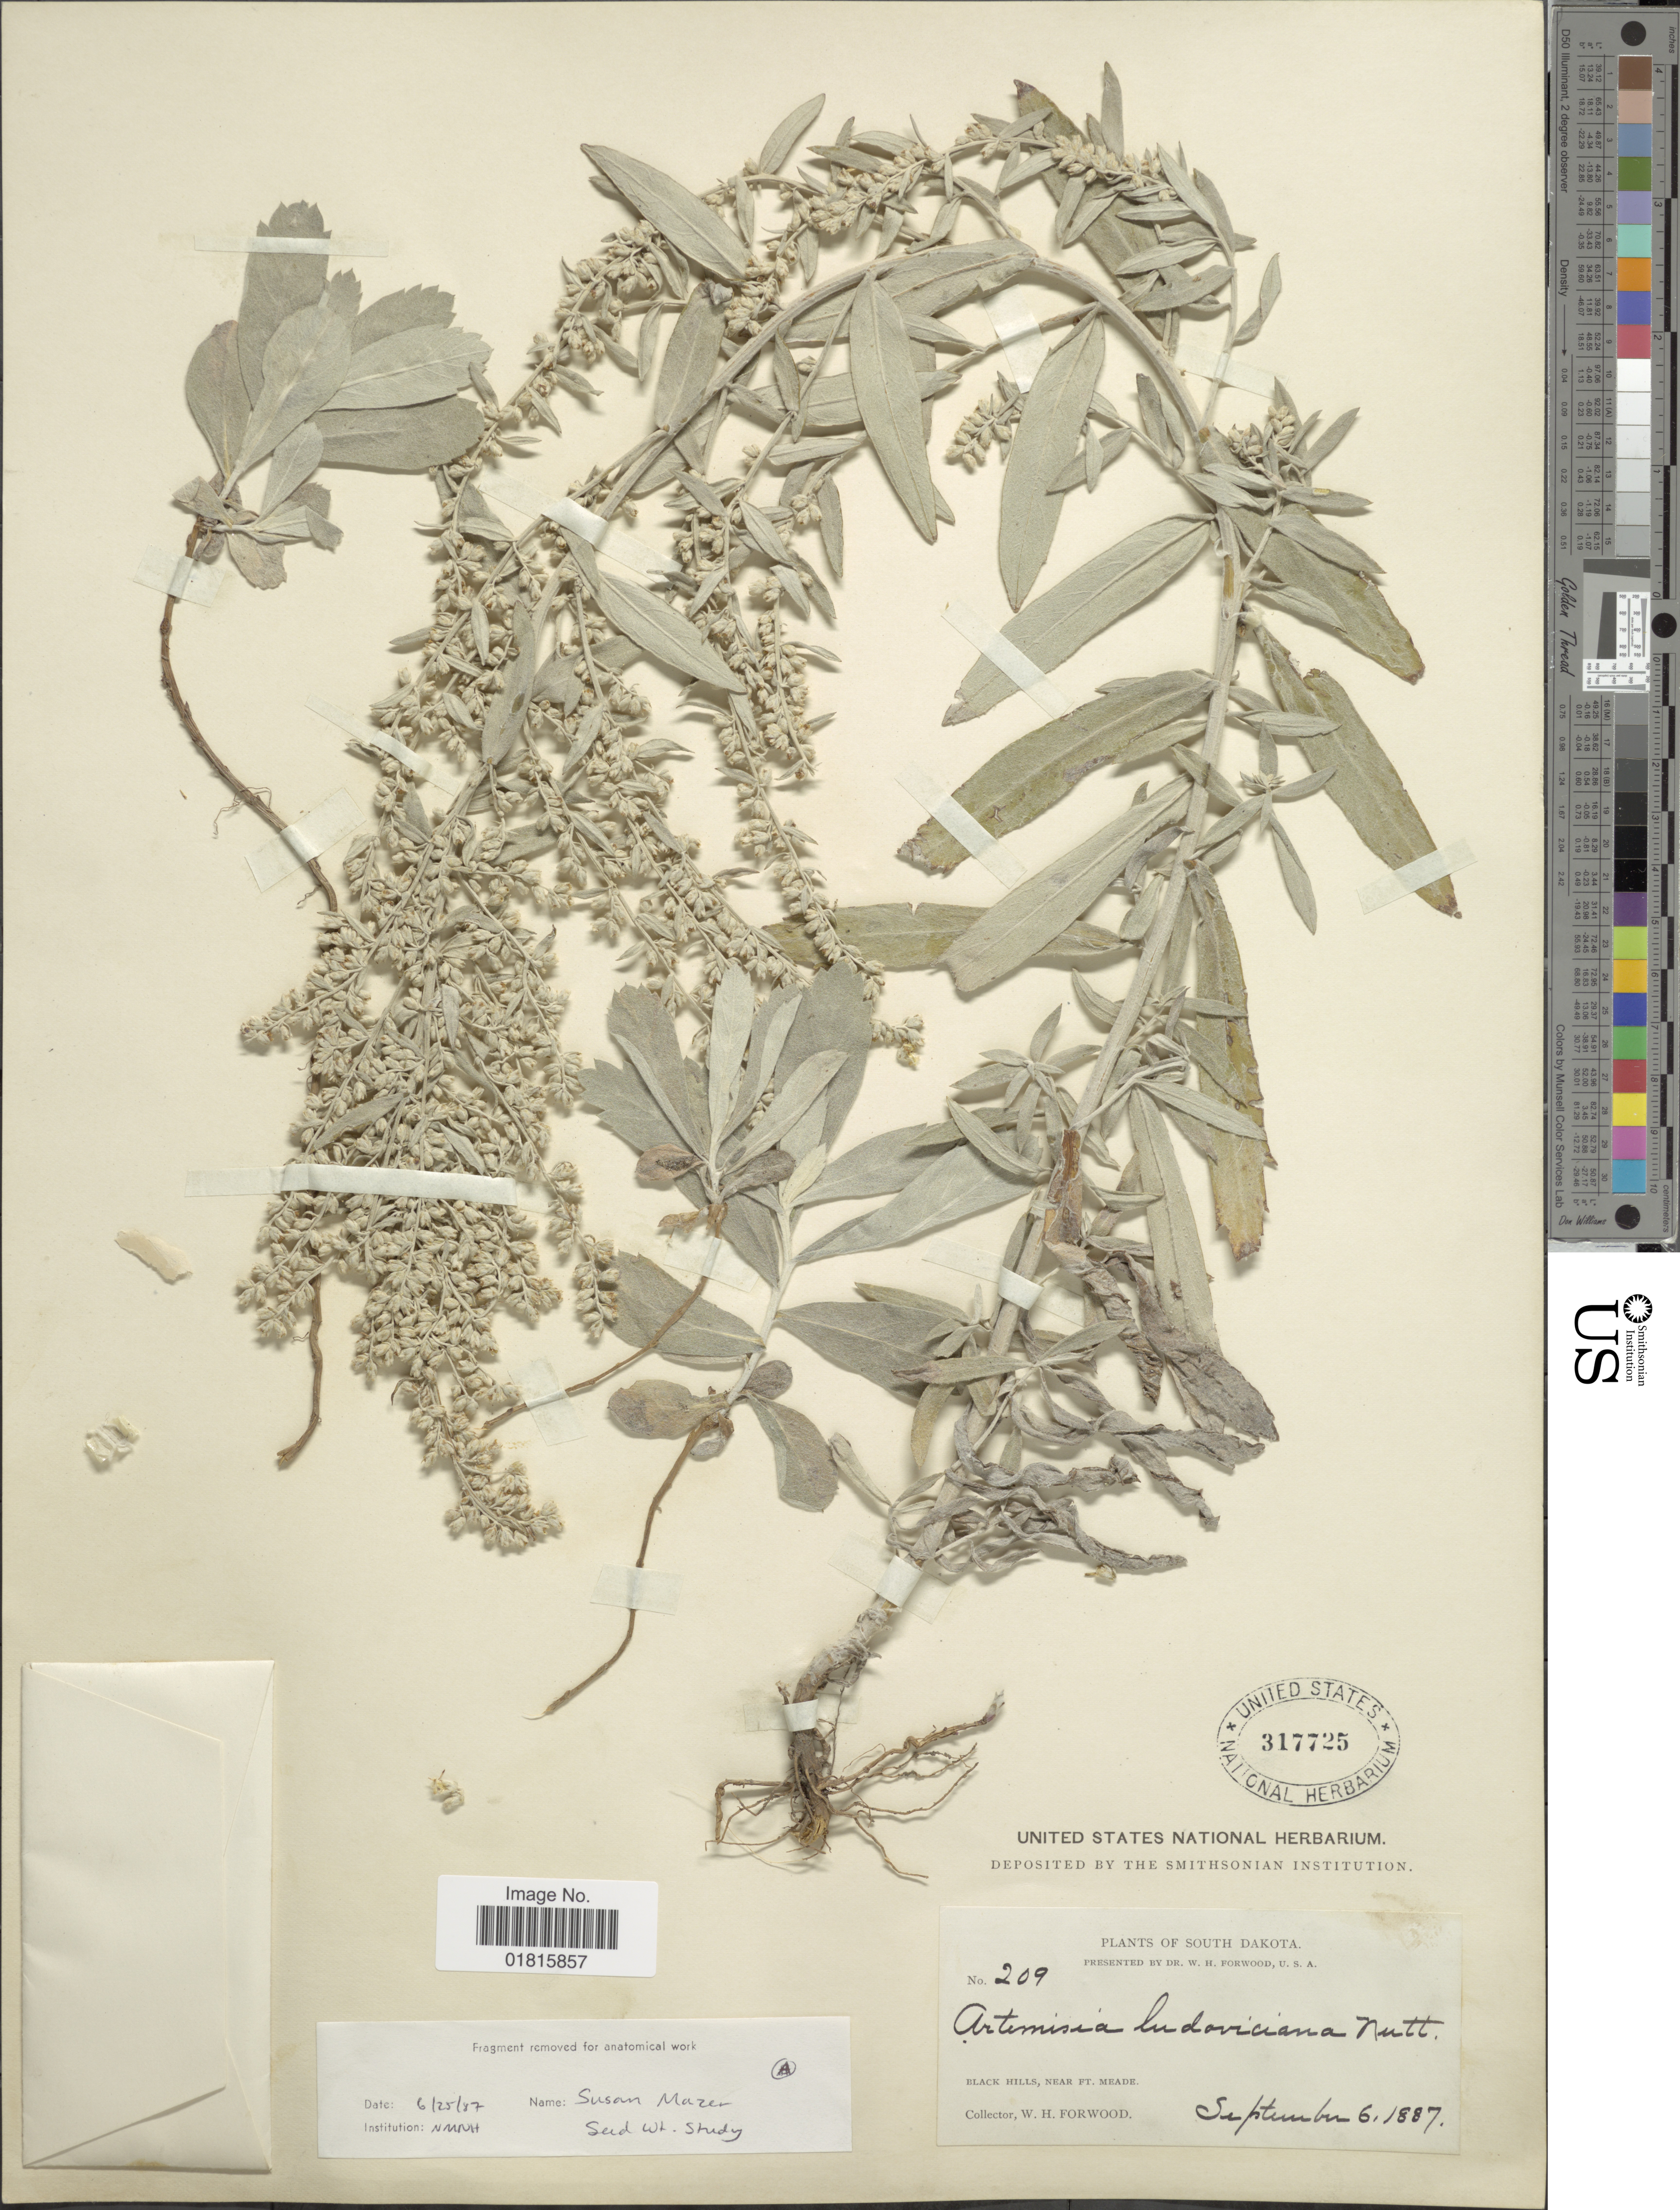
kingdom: Plantae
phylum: Tracheophyta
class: Magnoliopsida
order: Asterales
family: Asteraceae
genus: Artemisia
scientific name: Artemisia gnaphaloides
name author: Nutt.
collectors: W. Forwood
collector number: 209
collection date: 1887-09-06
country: United States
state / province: South Dakota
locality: Black Hills, near Ft. Meade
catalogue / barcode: US 317725